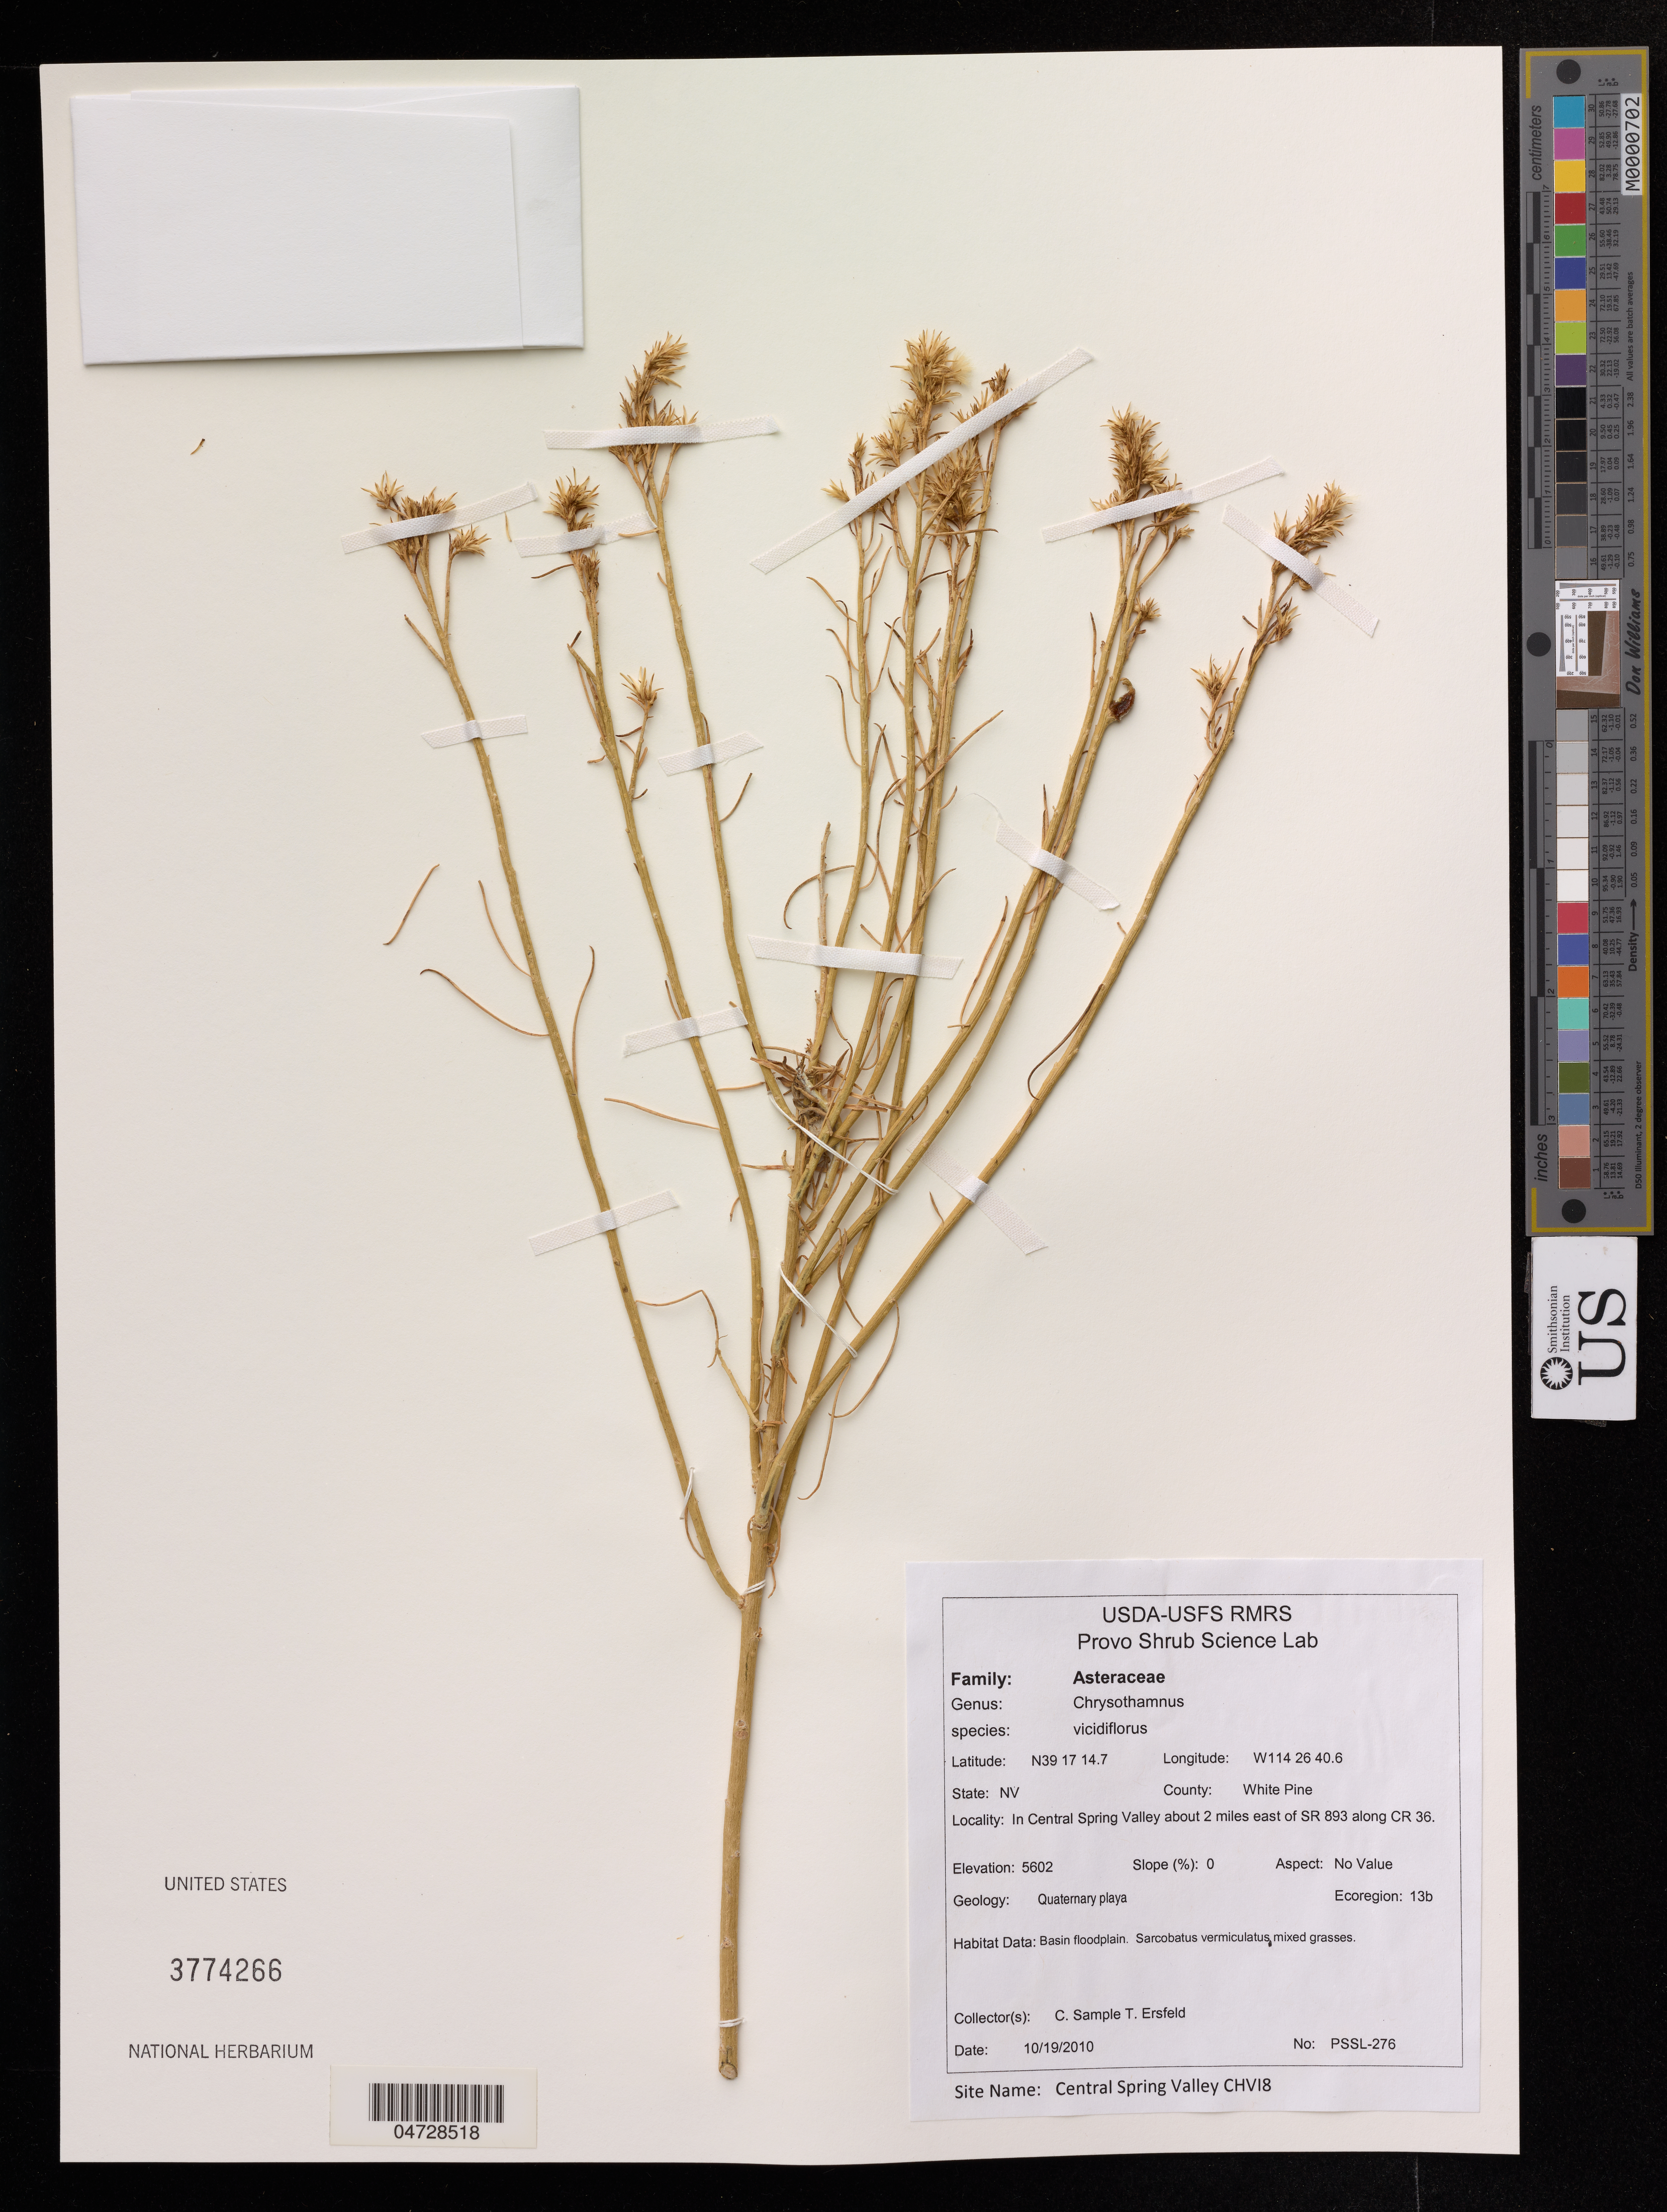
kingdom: Plantae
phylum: Tracheophyta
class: Magnoliopsida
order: Asterales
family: Asteraceae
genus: Chrysothamnus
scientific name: Chrysothamnus viscidiflorus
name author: (Hook.) Nutt.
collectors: C. Sample & T. Ersfeld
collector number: PSSL-276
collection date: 2010-10-19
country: United States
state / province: Nevada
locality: White Pine. In Central Spring Valley about 2 miles east of SR 893 along CR 36.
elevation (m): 1707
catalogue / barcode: US 3774266